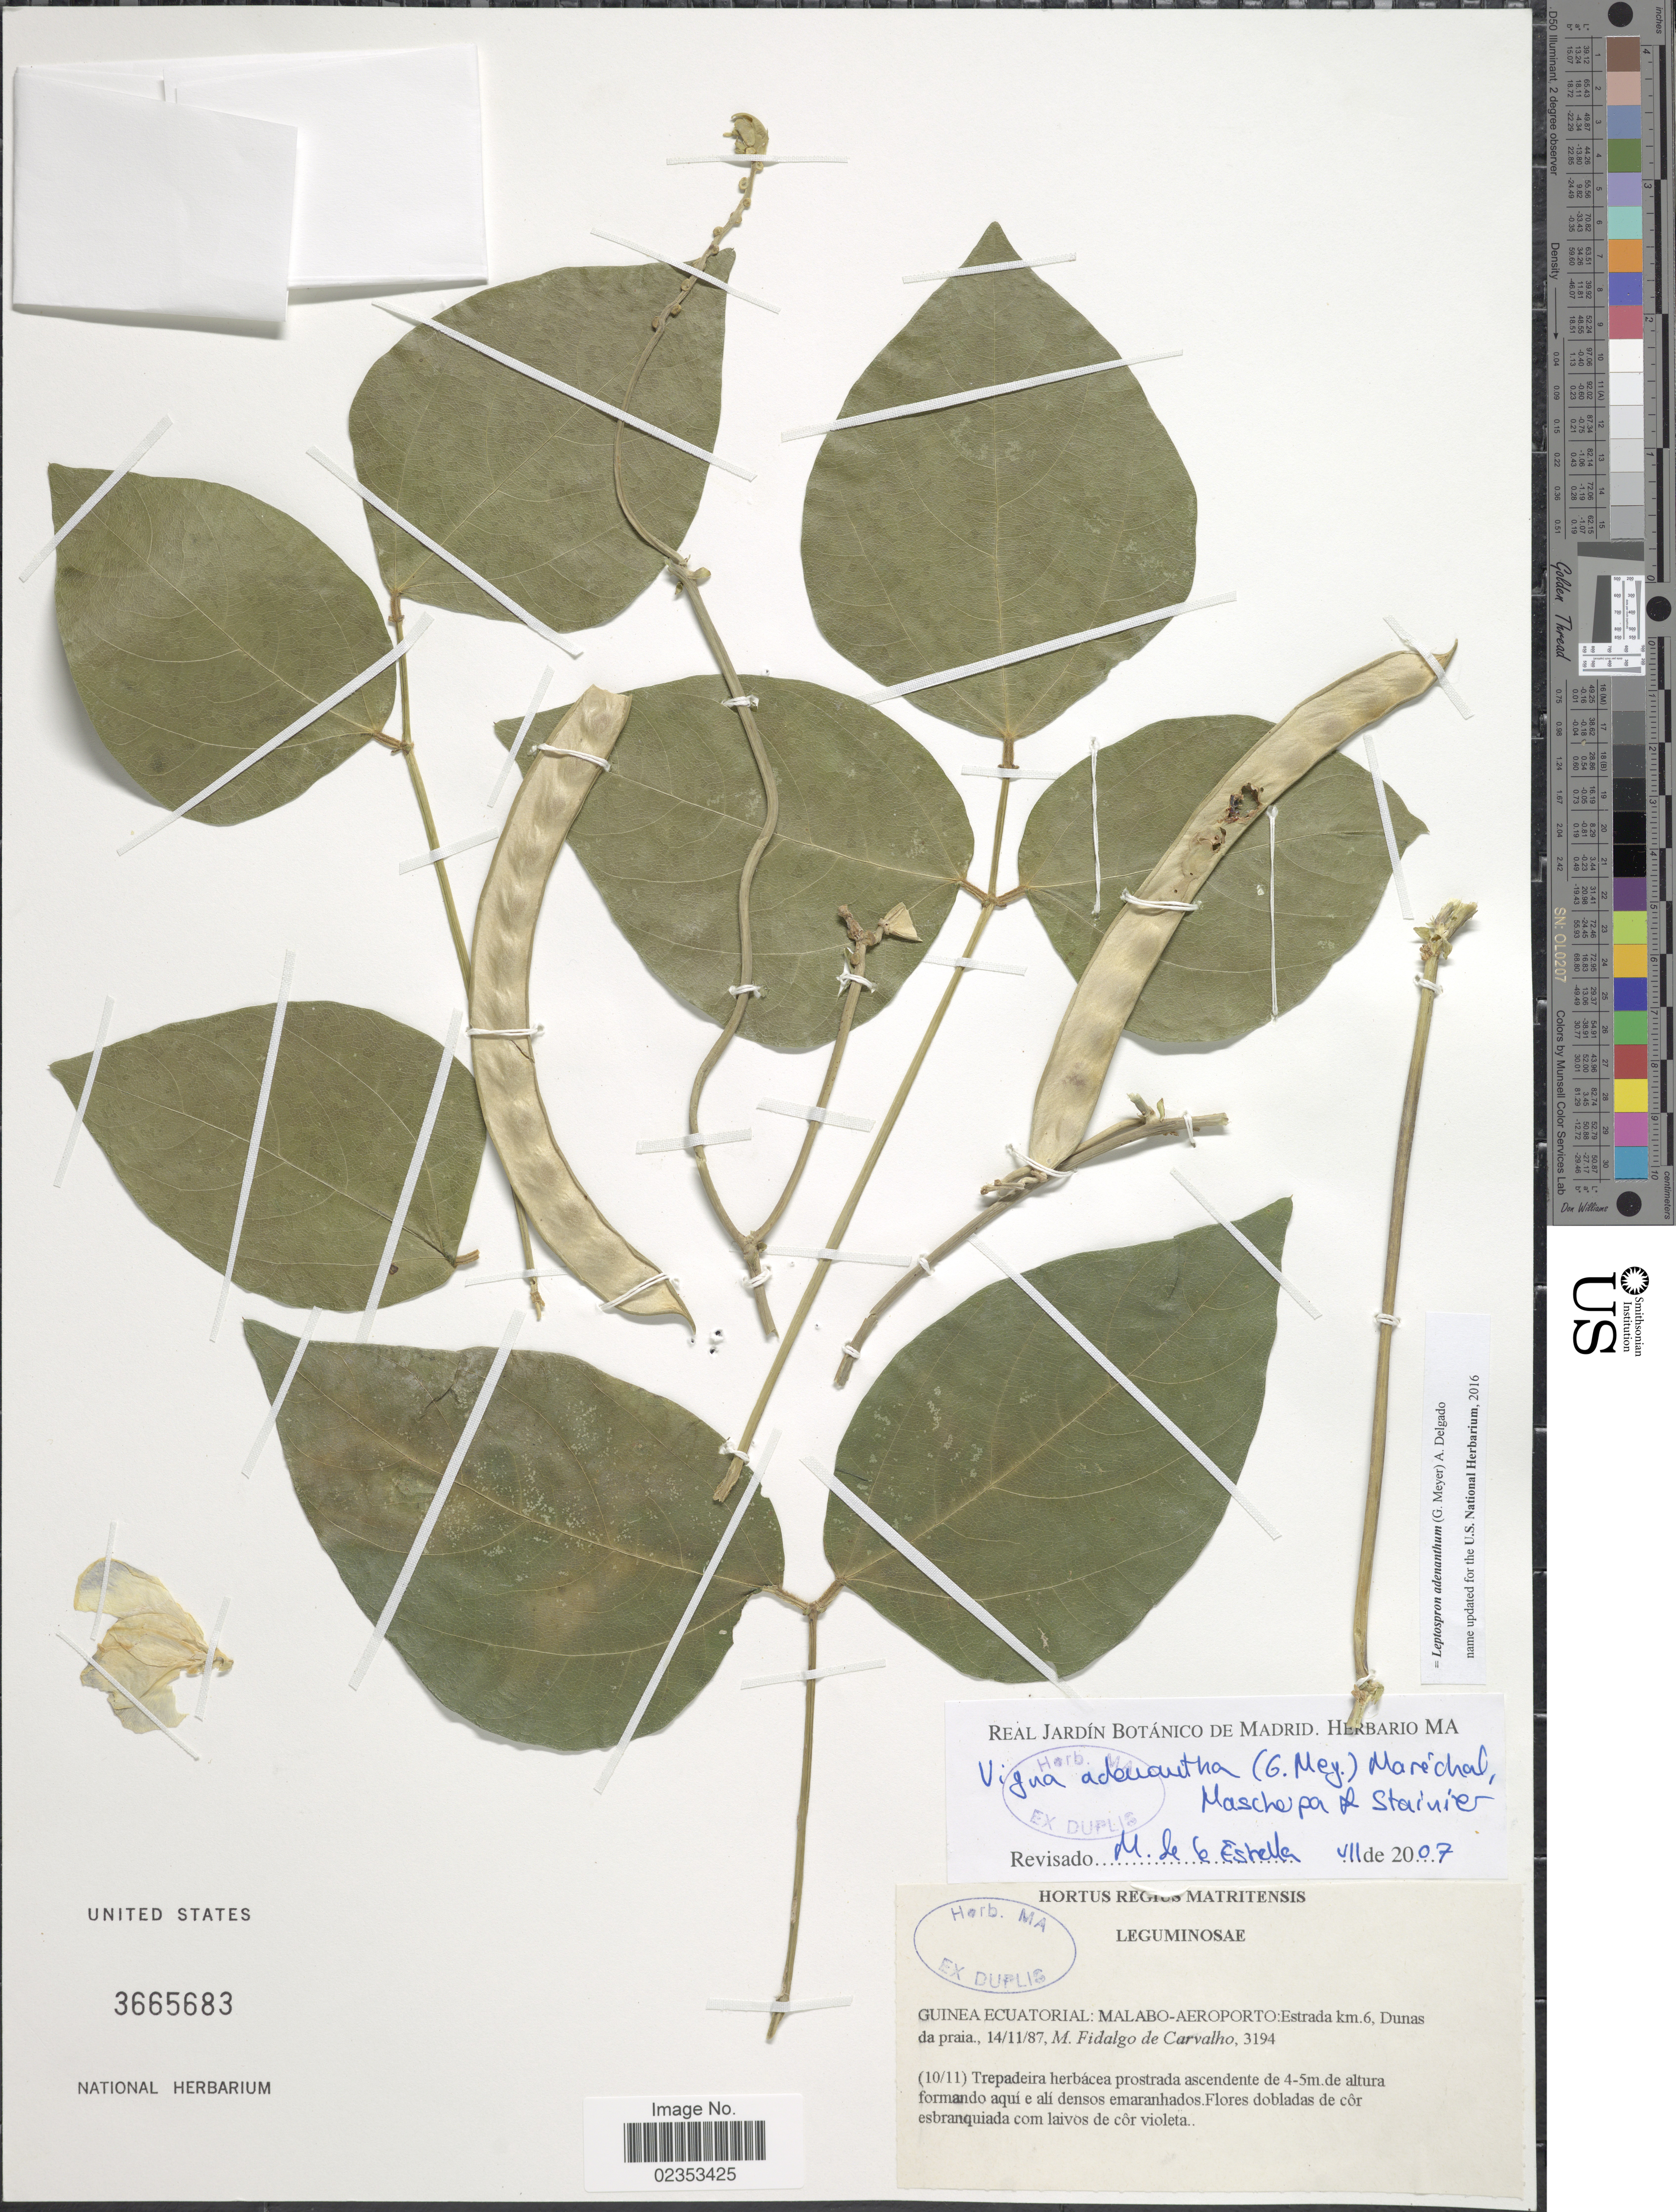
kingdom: Plantae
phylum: Tracheophyta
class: Magnoliopsida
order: Fabales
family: Fabaceae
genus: Leptospron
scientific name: Leptospron sp.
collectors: M. Fidalgo de Carvalho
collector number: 3194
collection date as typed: Transcribed d/m/y: 14/11/87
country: Equatorial Guinea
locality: Malabo-Aeroporto: Estrada km. 6, Dunas da praia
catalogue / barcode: US 3665683